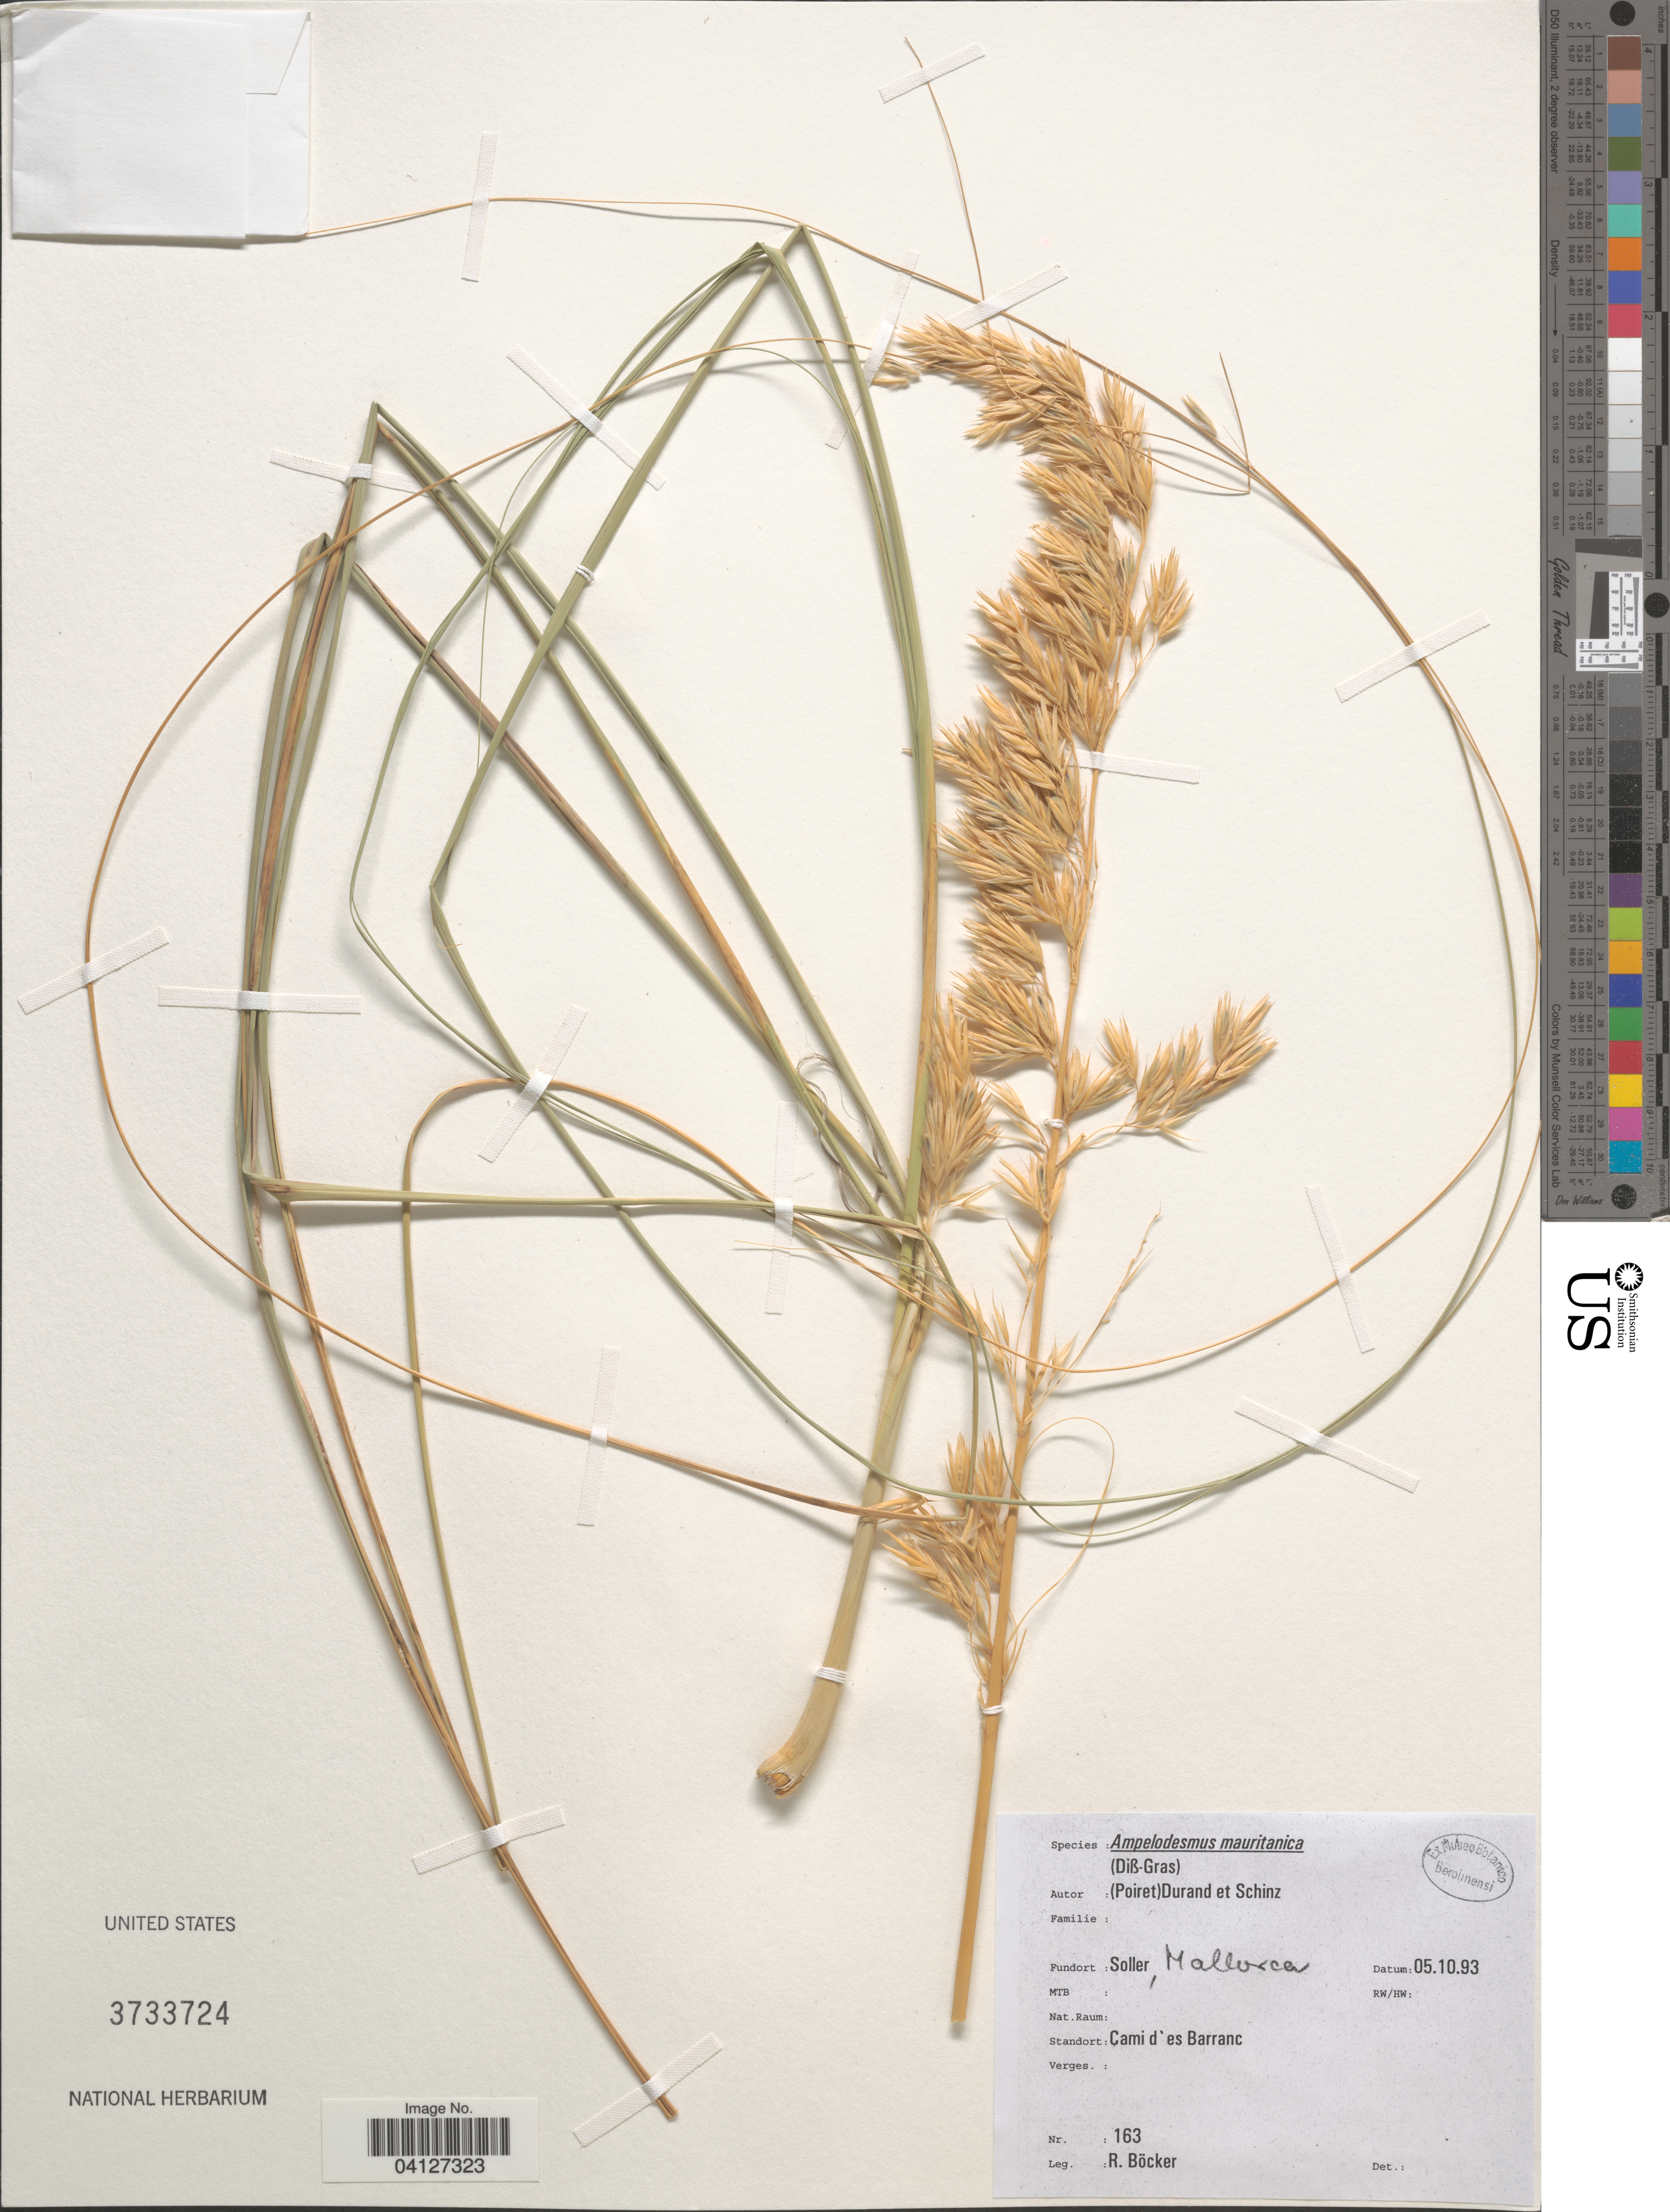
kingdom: Plantae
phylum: Tracheophyta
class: Liliopsida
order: Poales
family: Poaceae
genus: Ampelodesmos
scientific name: Ampelodesmos mauritanicus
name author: (Poir.) Durand & Schinz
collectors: R. Böcker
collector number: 163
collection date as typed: Transcribed d/m/y: 5/10/93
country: Spain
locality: Soller, Mallorca.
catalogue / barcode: US 3733724